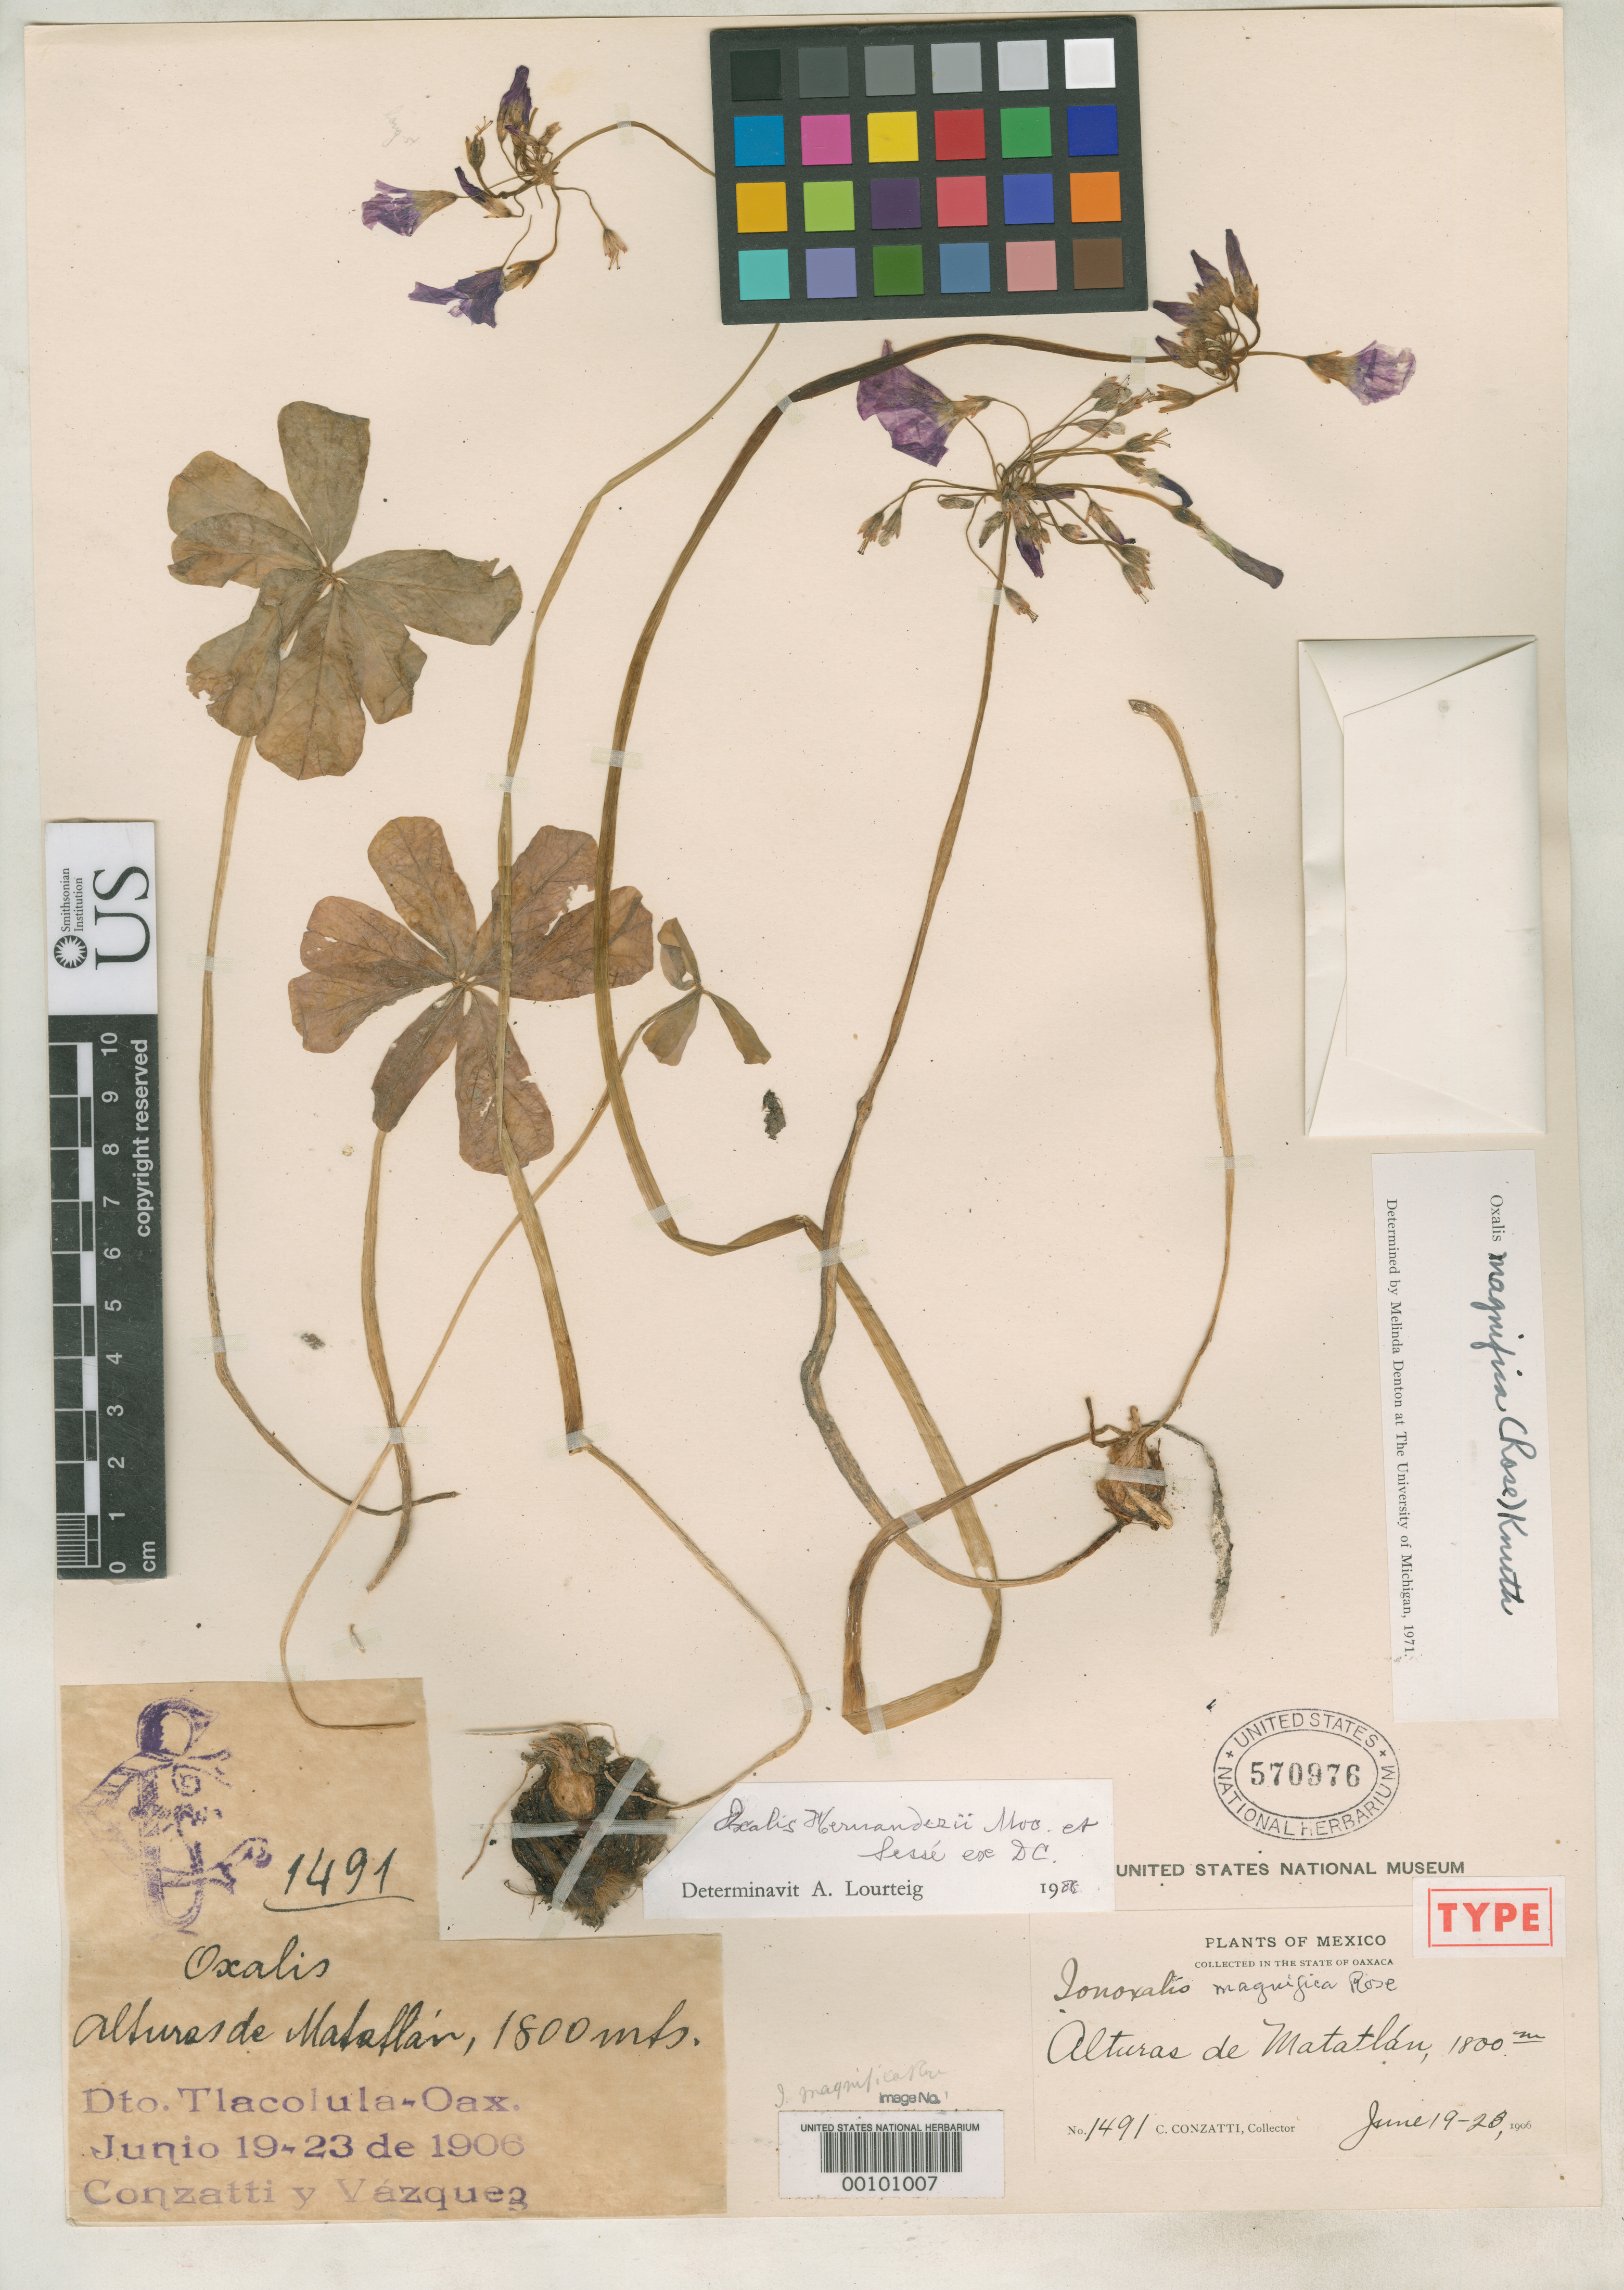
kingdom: Plantae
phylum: Tracheophyta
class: Magnoliopsida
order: Oxalidales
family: Oxalidaceae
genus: Ionoxalis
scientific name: Ionoxalis magnifica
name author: Rose in Small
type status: Isotype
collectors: C. Conzatti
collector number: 1491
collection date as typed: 19 Jun 1906 to 23 Jun 1906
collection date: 1906-06-19/1906-06-23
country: Mexico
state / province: Oaxaca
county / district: Tlacolula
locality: Matatlan.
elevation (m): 1800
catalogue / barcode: US 570976